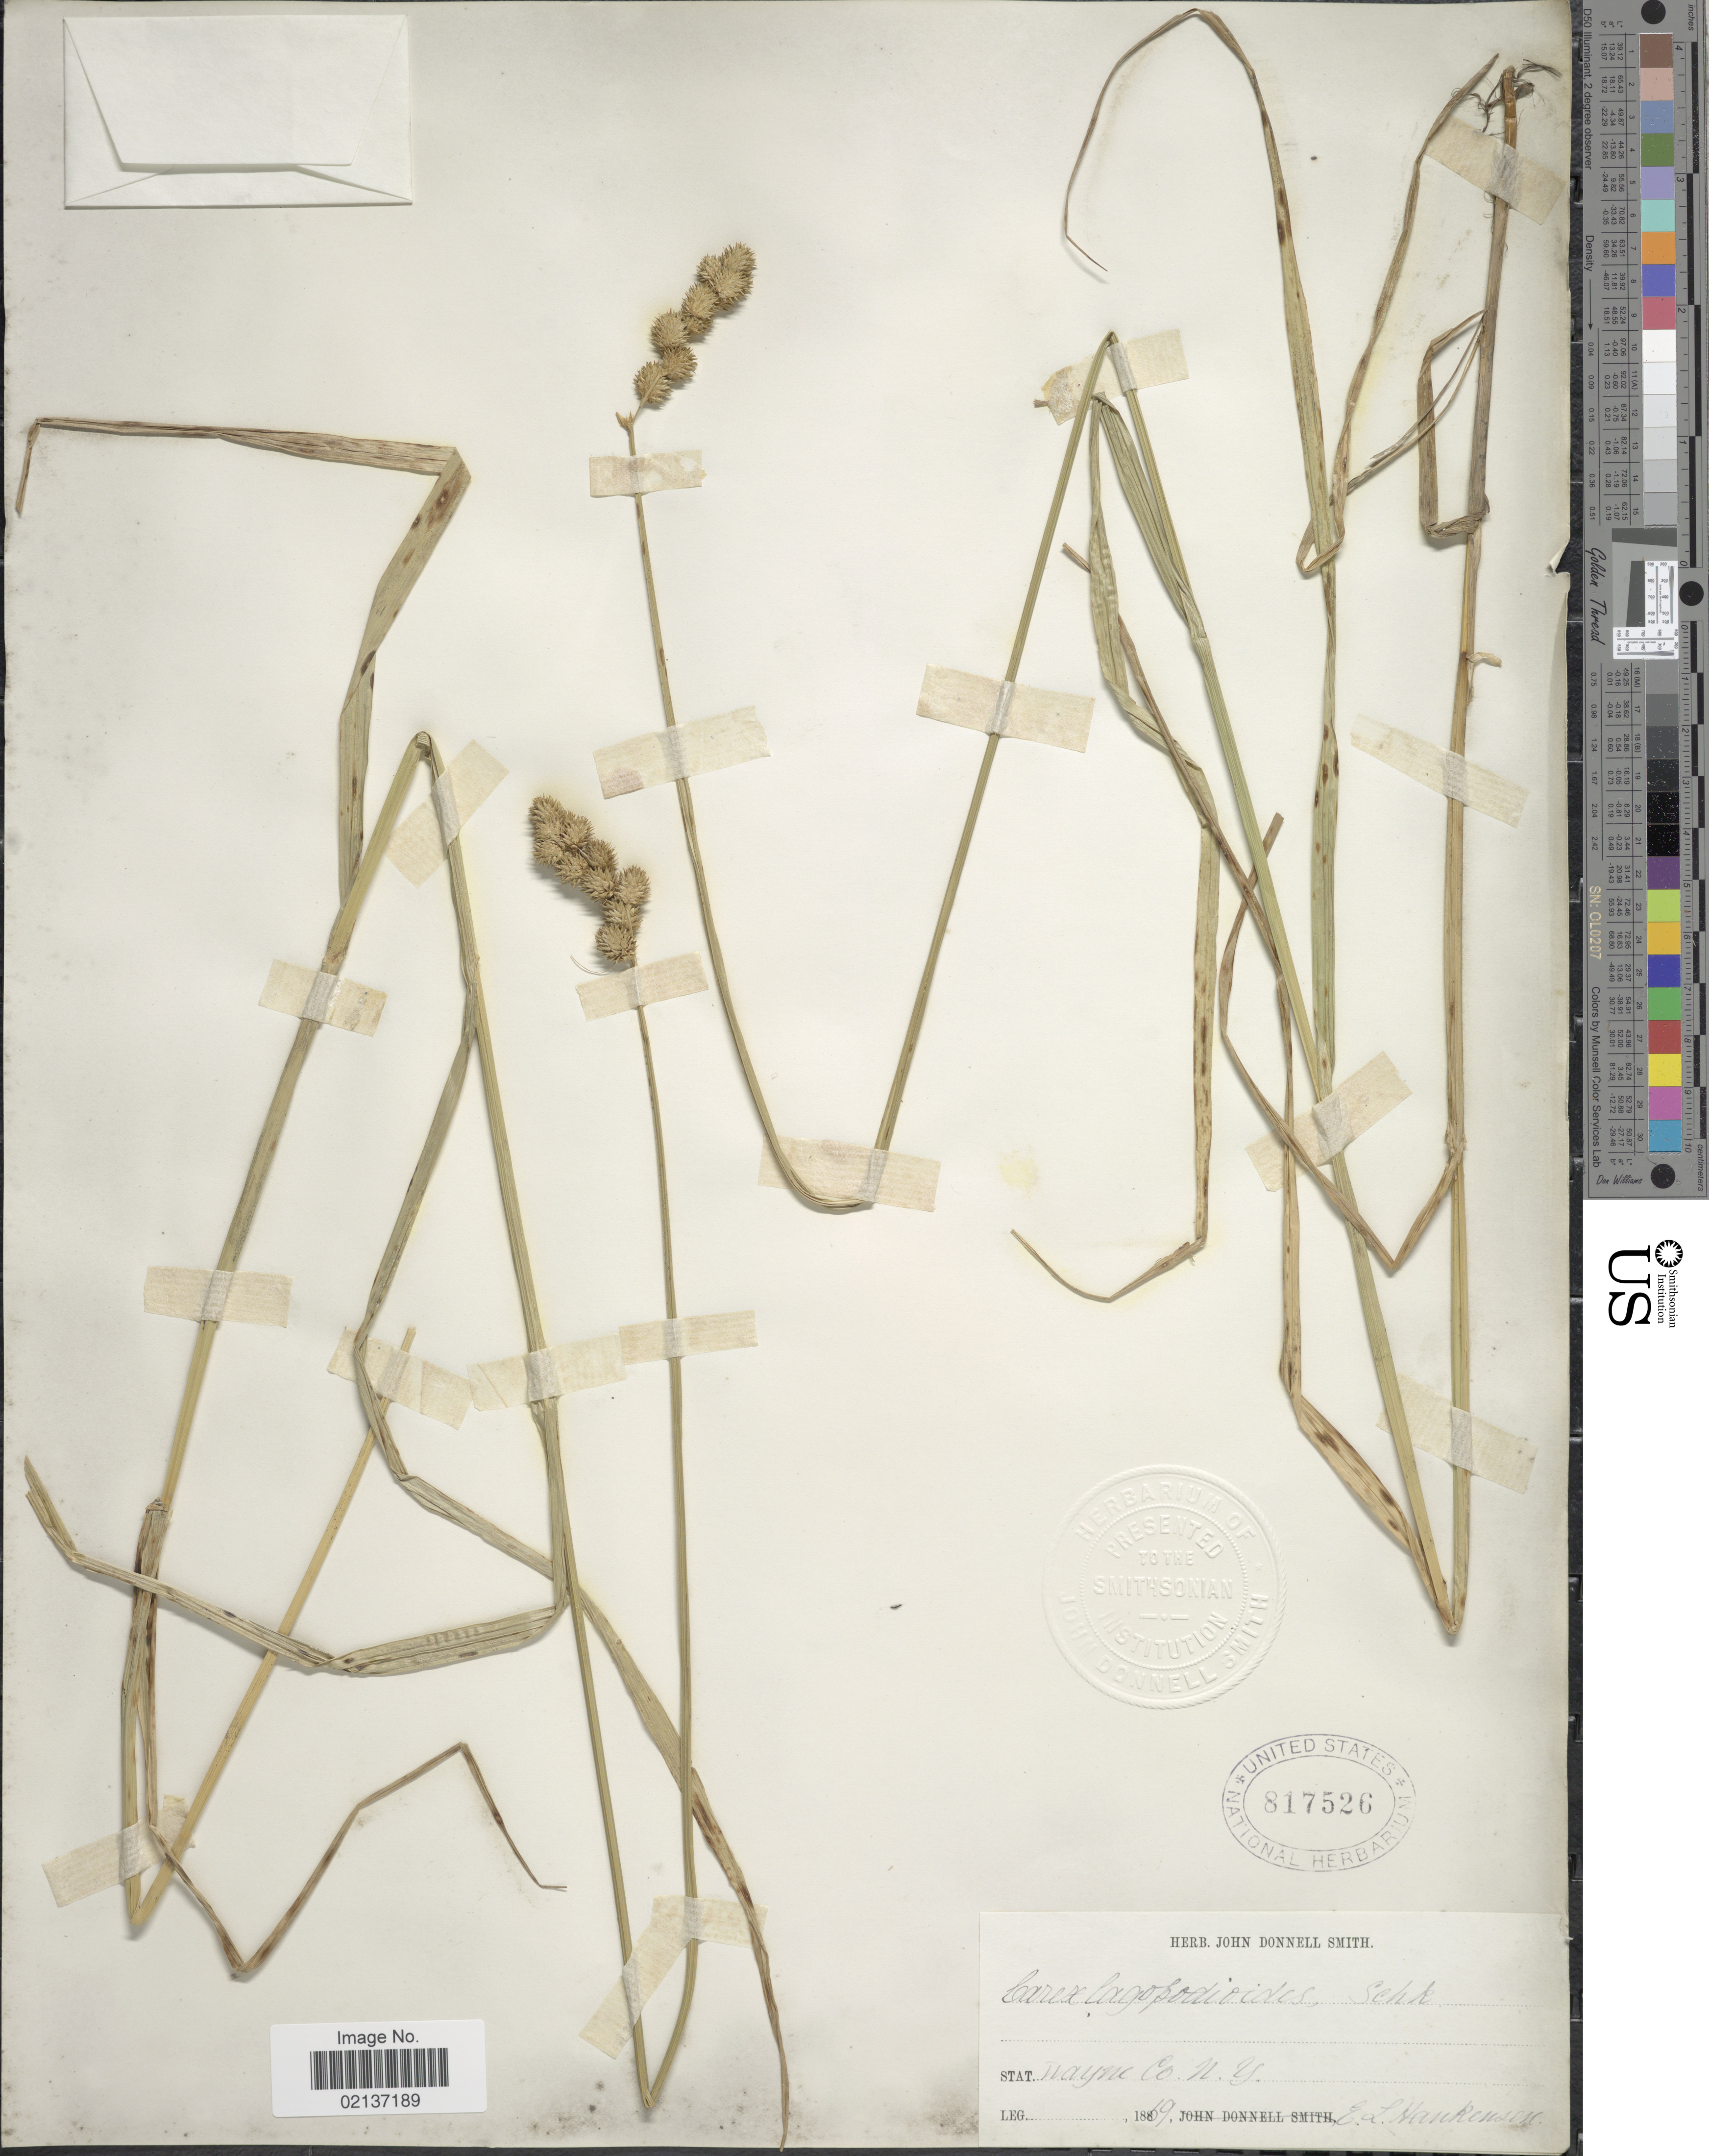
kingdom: Plantae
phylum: Tracheophyta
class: Liliopsida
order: Poales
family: Cyperaceae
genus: Carex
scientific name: Carex tribuloides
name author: Wahlenb.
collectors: E. Hankenson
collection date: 1819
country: United States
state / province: New York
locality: Wayne Co.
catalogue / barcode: US 817526